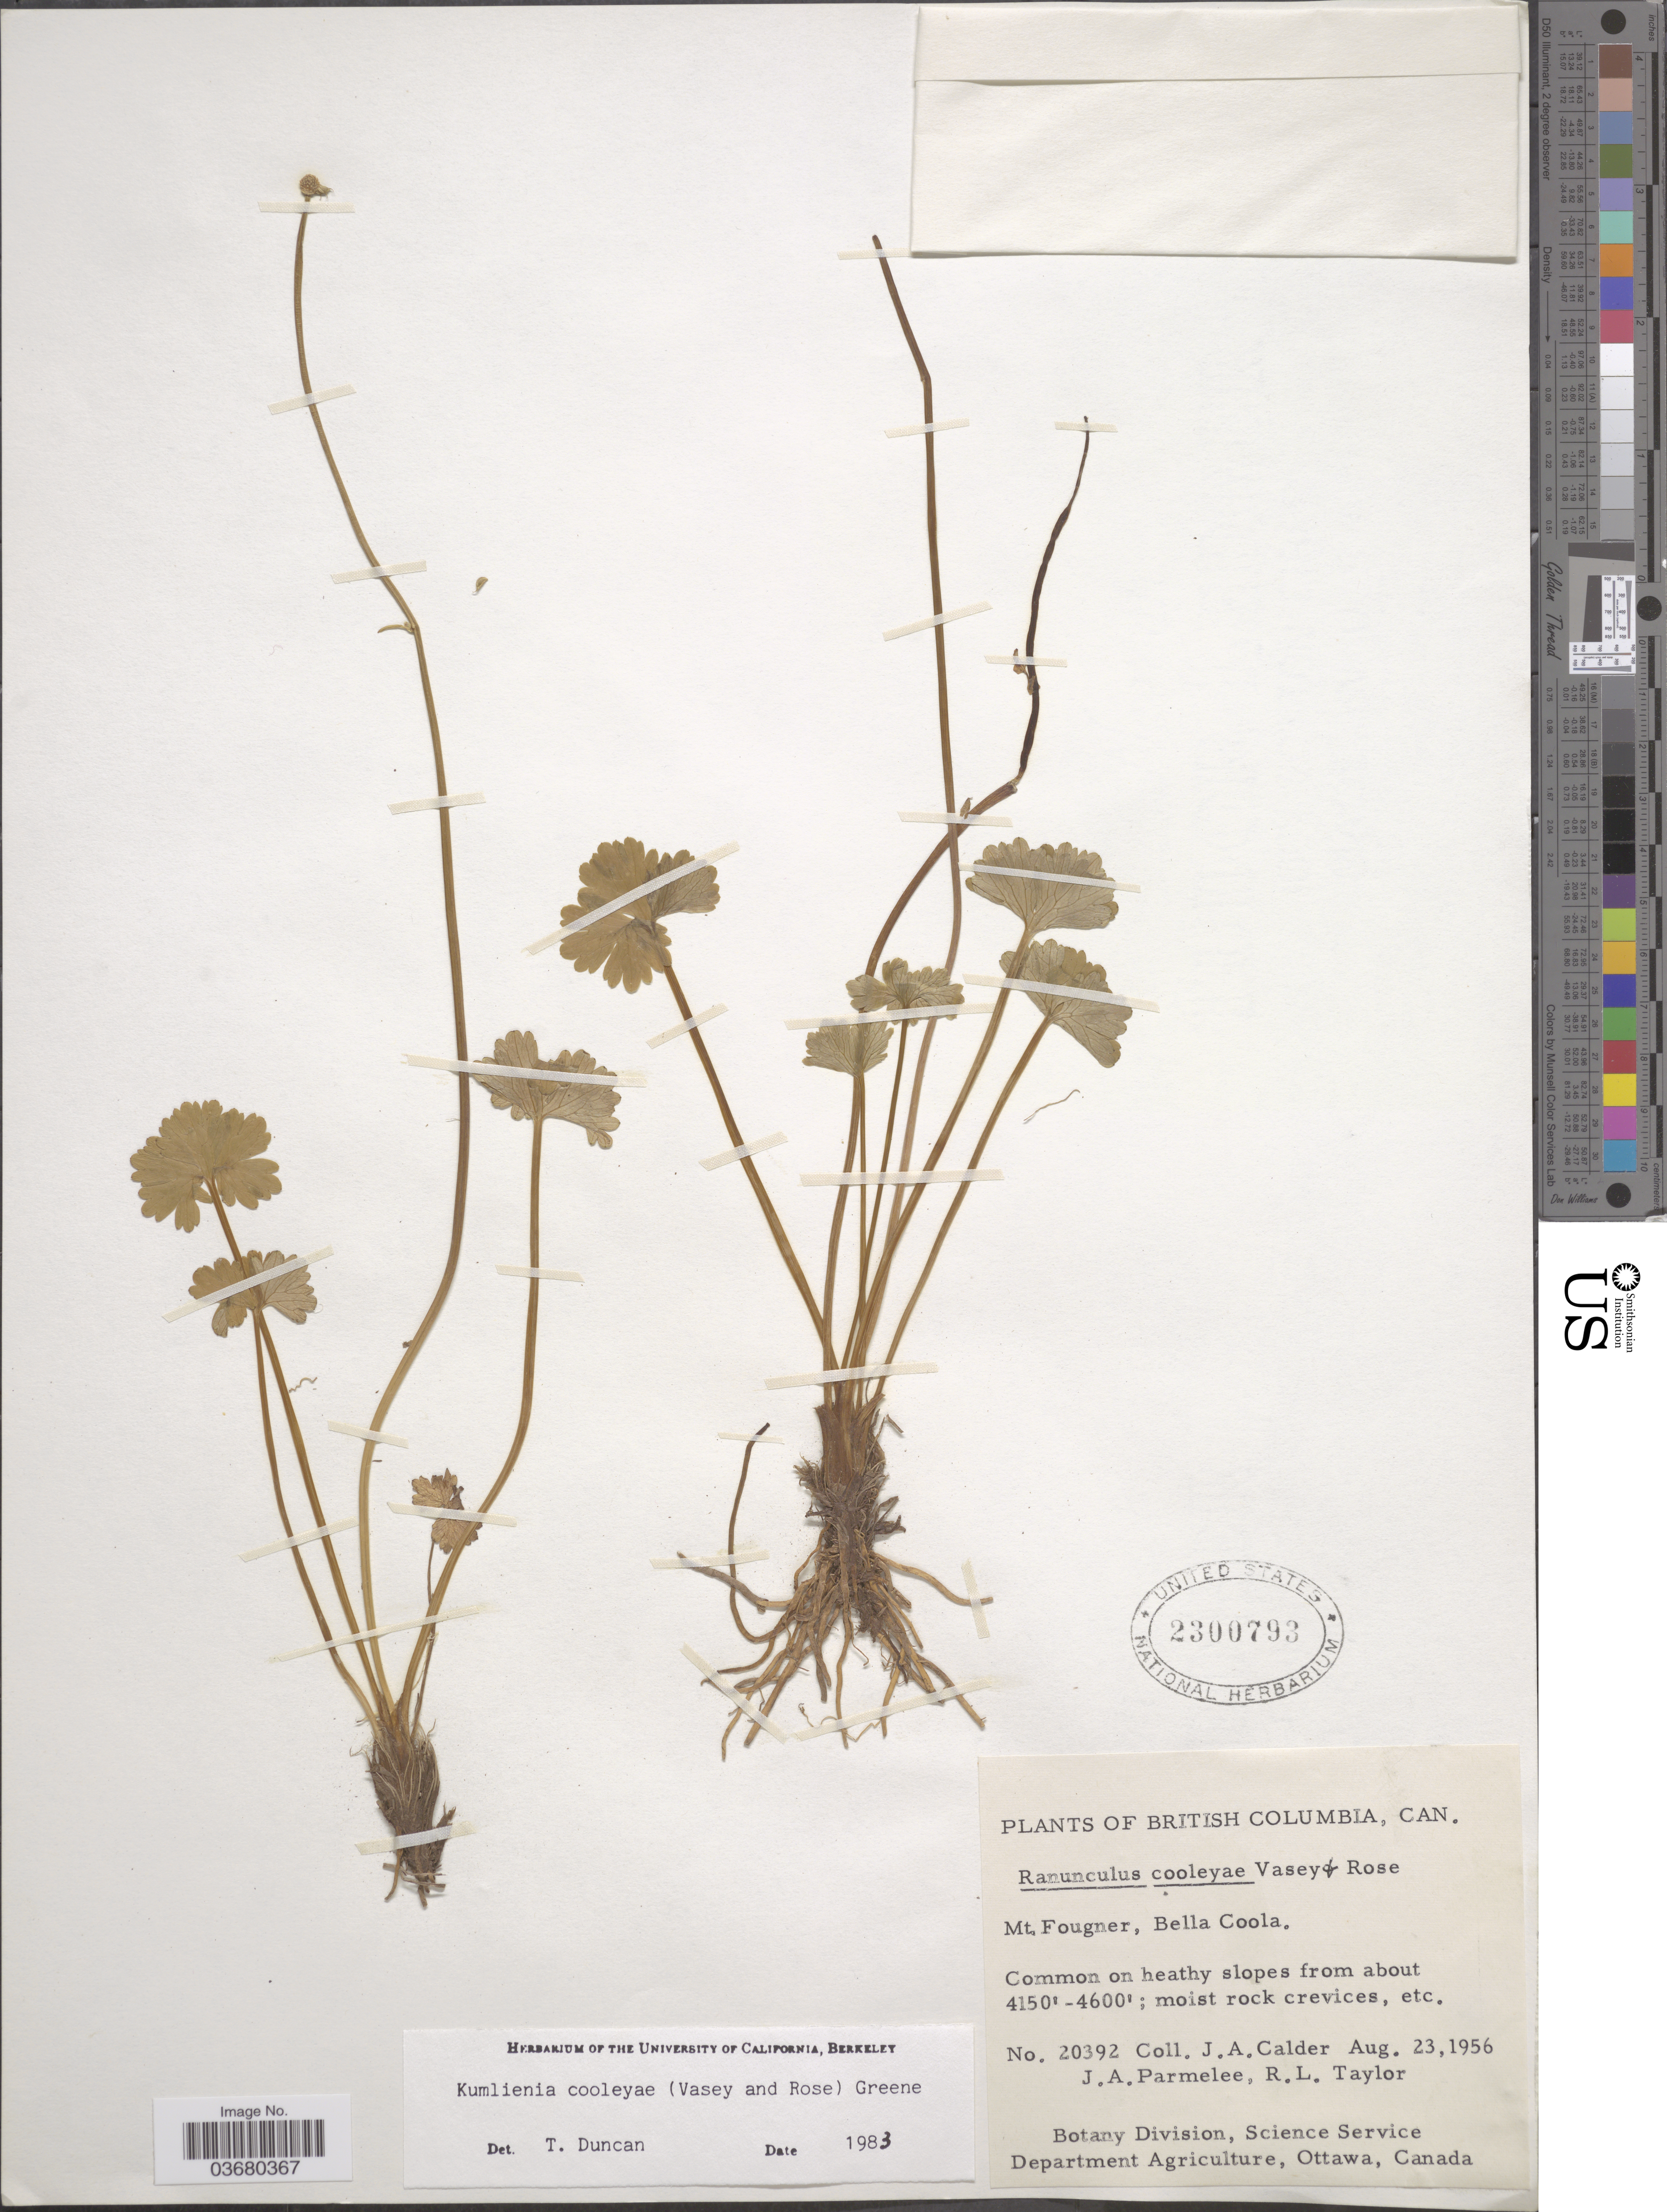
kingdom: Plantae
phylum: Tracheophyta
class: Magnoliopsida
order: Ranunculales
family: Ranunculaceae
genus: Arcteranthis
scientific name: Arcteranthis cooleyae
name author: (Vasey & Rose) Greene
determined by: Strong, M. T., (US), Smithsonian Institution - National Museum of Natural History (UNITED STATES)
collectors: J. A. Calder, J. A. Parmelee & R. Taylor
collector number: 20392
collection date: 1956-08-23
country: Canada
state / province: British Columbia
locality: Mt. Fougner, Bella Coola.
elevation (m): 1265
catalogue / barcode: US 2300793